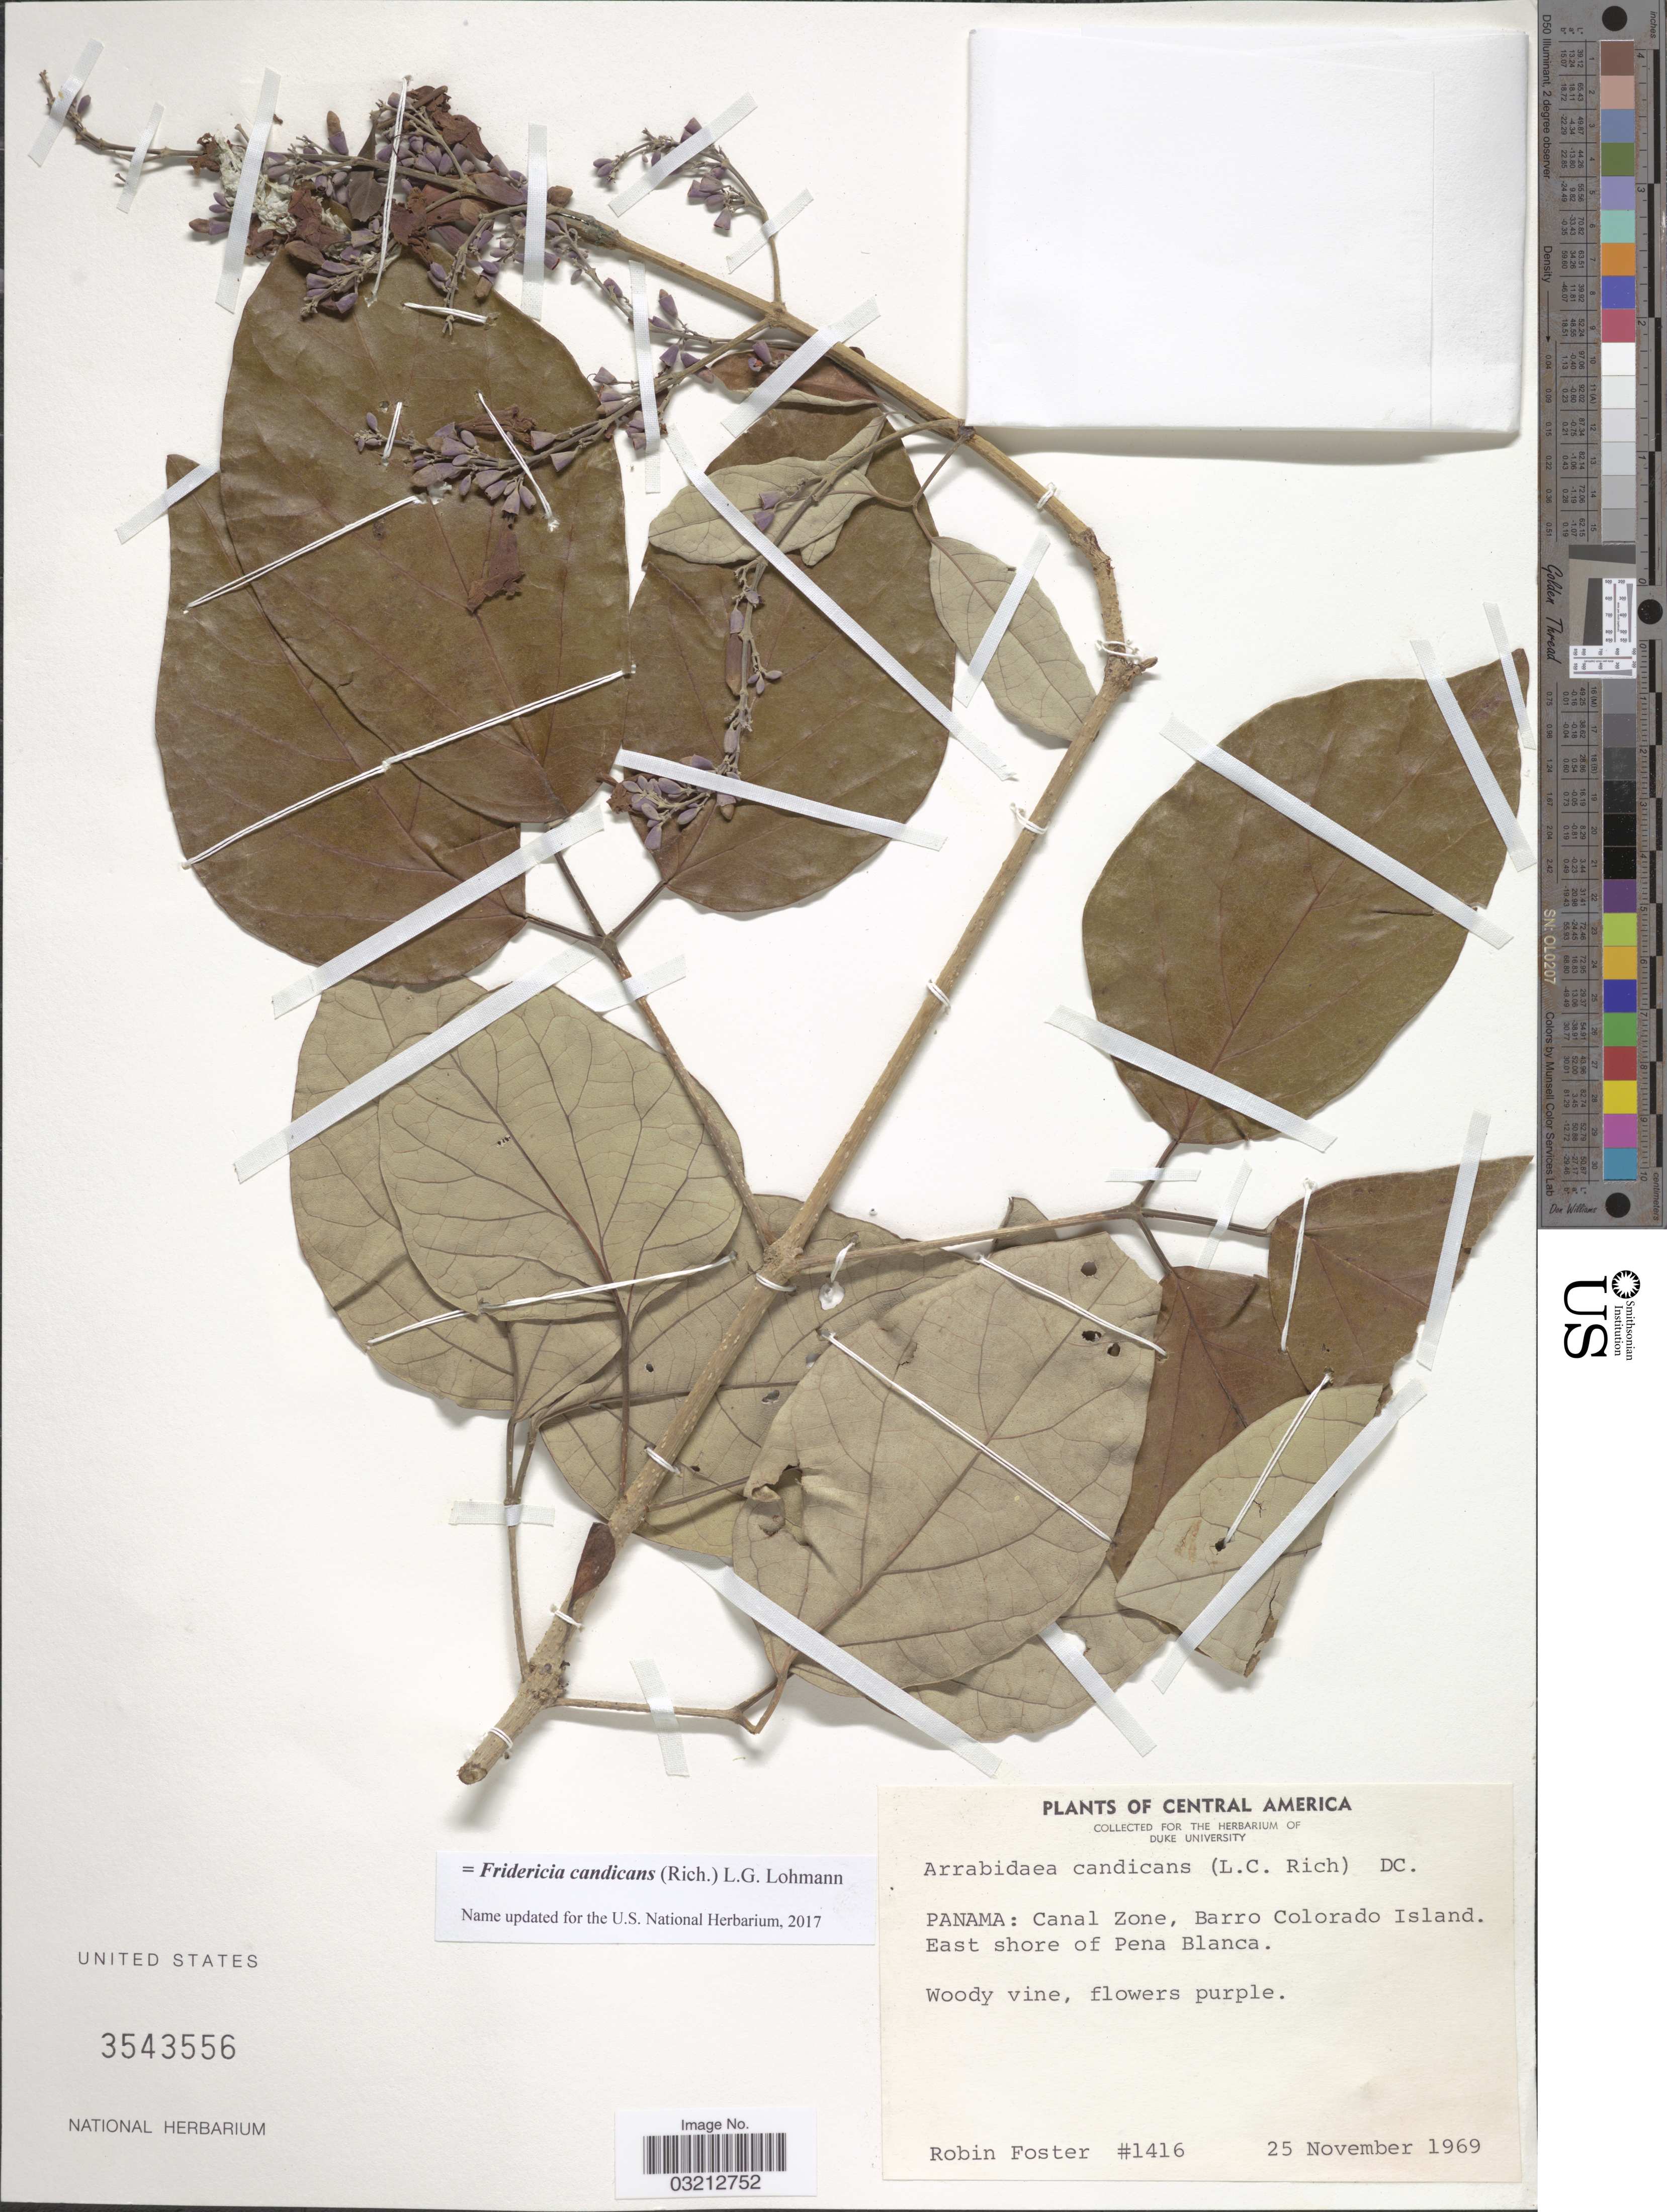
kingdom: Plantae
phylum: Tracheophyta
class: Magnoliopsida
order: Lamiales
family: Bignoniaceae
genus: Fridericia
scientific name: Fridericia candicans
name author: (Rich.) L.G. Lohmann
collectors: R. B. Foster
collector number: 1416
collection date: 1969-11-25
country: Panama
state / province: Panamá Oeste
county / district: Canal Zone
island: Barro Colorado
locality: Canal Zone, Barro Colorado Island. East shore of Pena Blanca.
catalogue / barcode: US 3543556